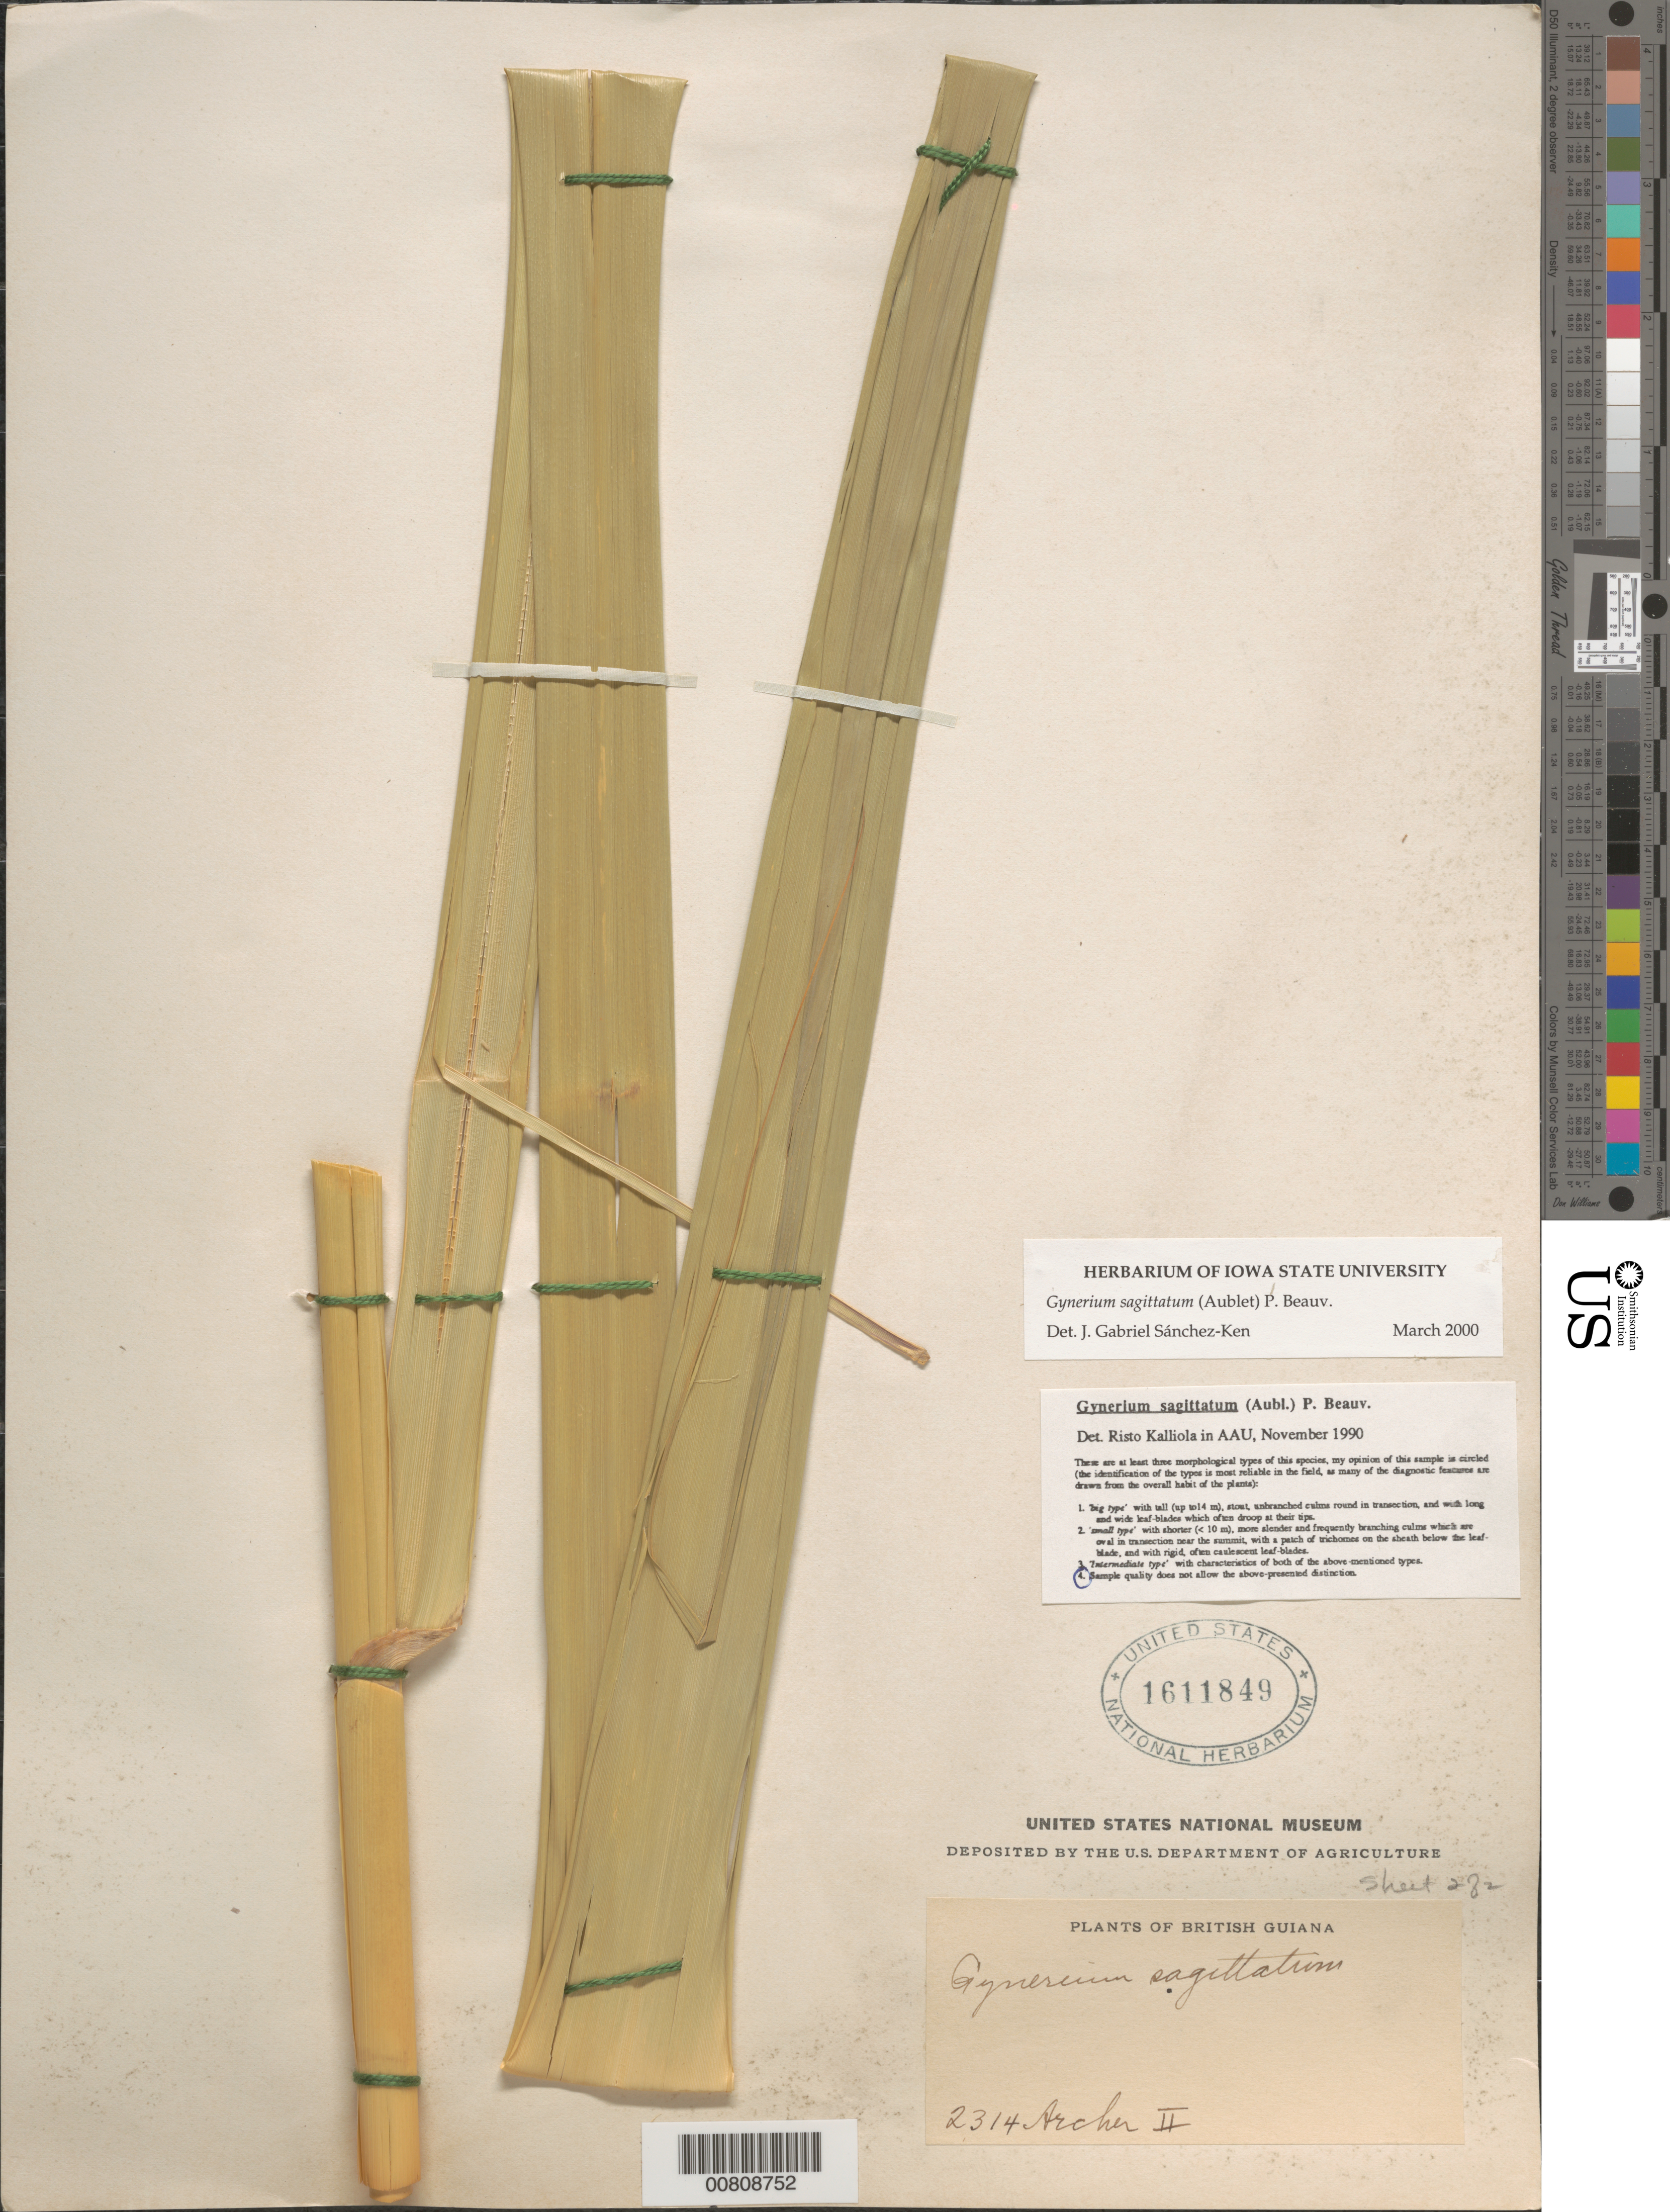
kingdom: Plantae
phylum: Tracheophyta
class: Liliopsida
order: Poales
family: Poaceae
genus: Gynerium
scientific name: Gynerium sagittatum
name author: (Aubl.) P. Beauv.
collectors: -- Archer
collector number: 2314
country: Guyana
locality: British Guiana.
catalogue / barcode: US 1611849